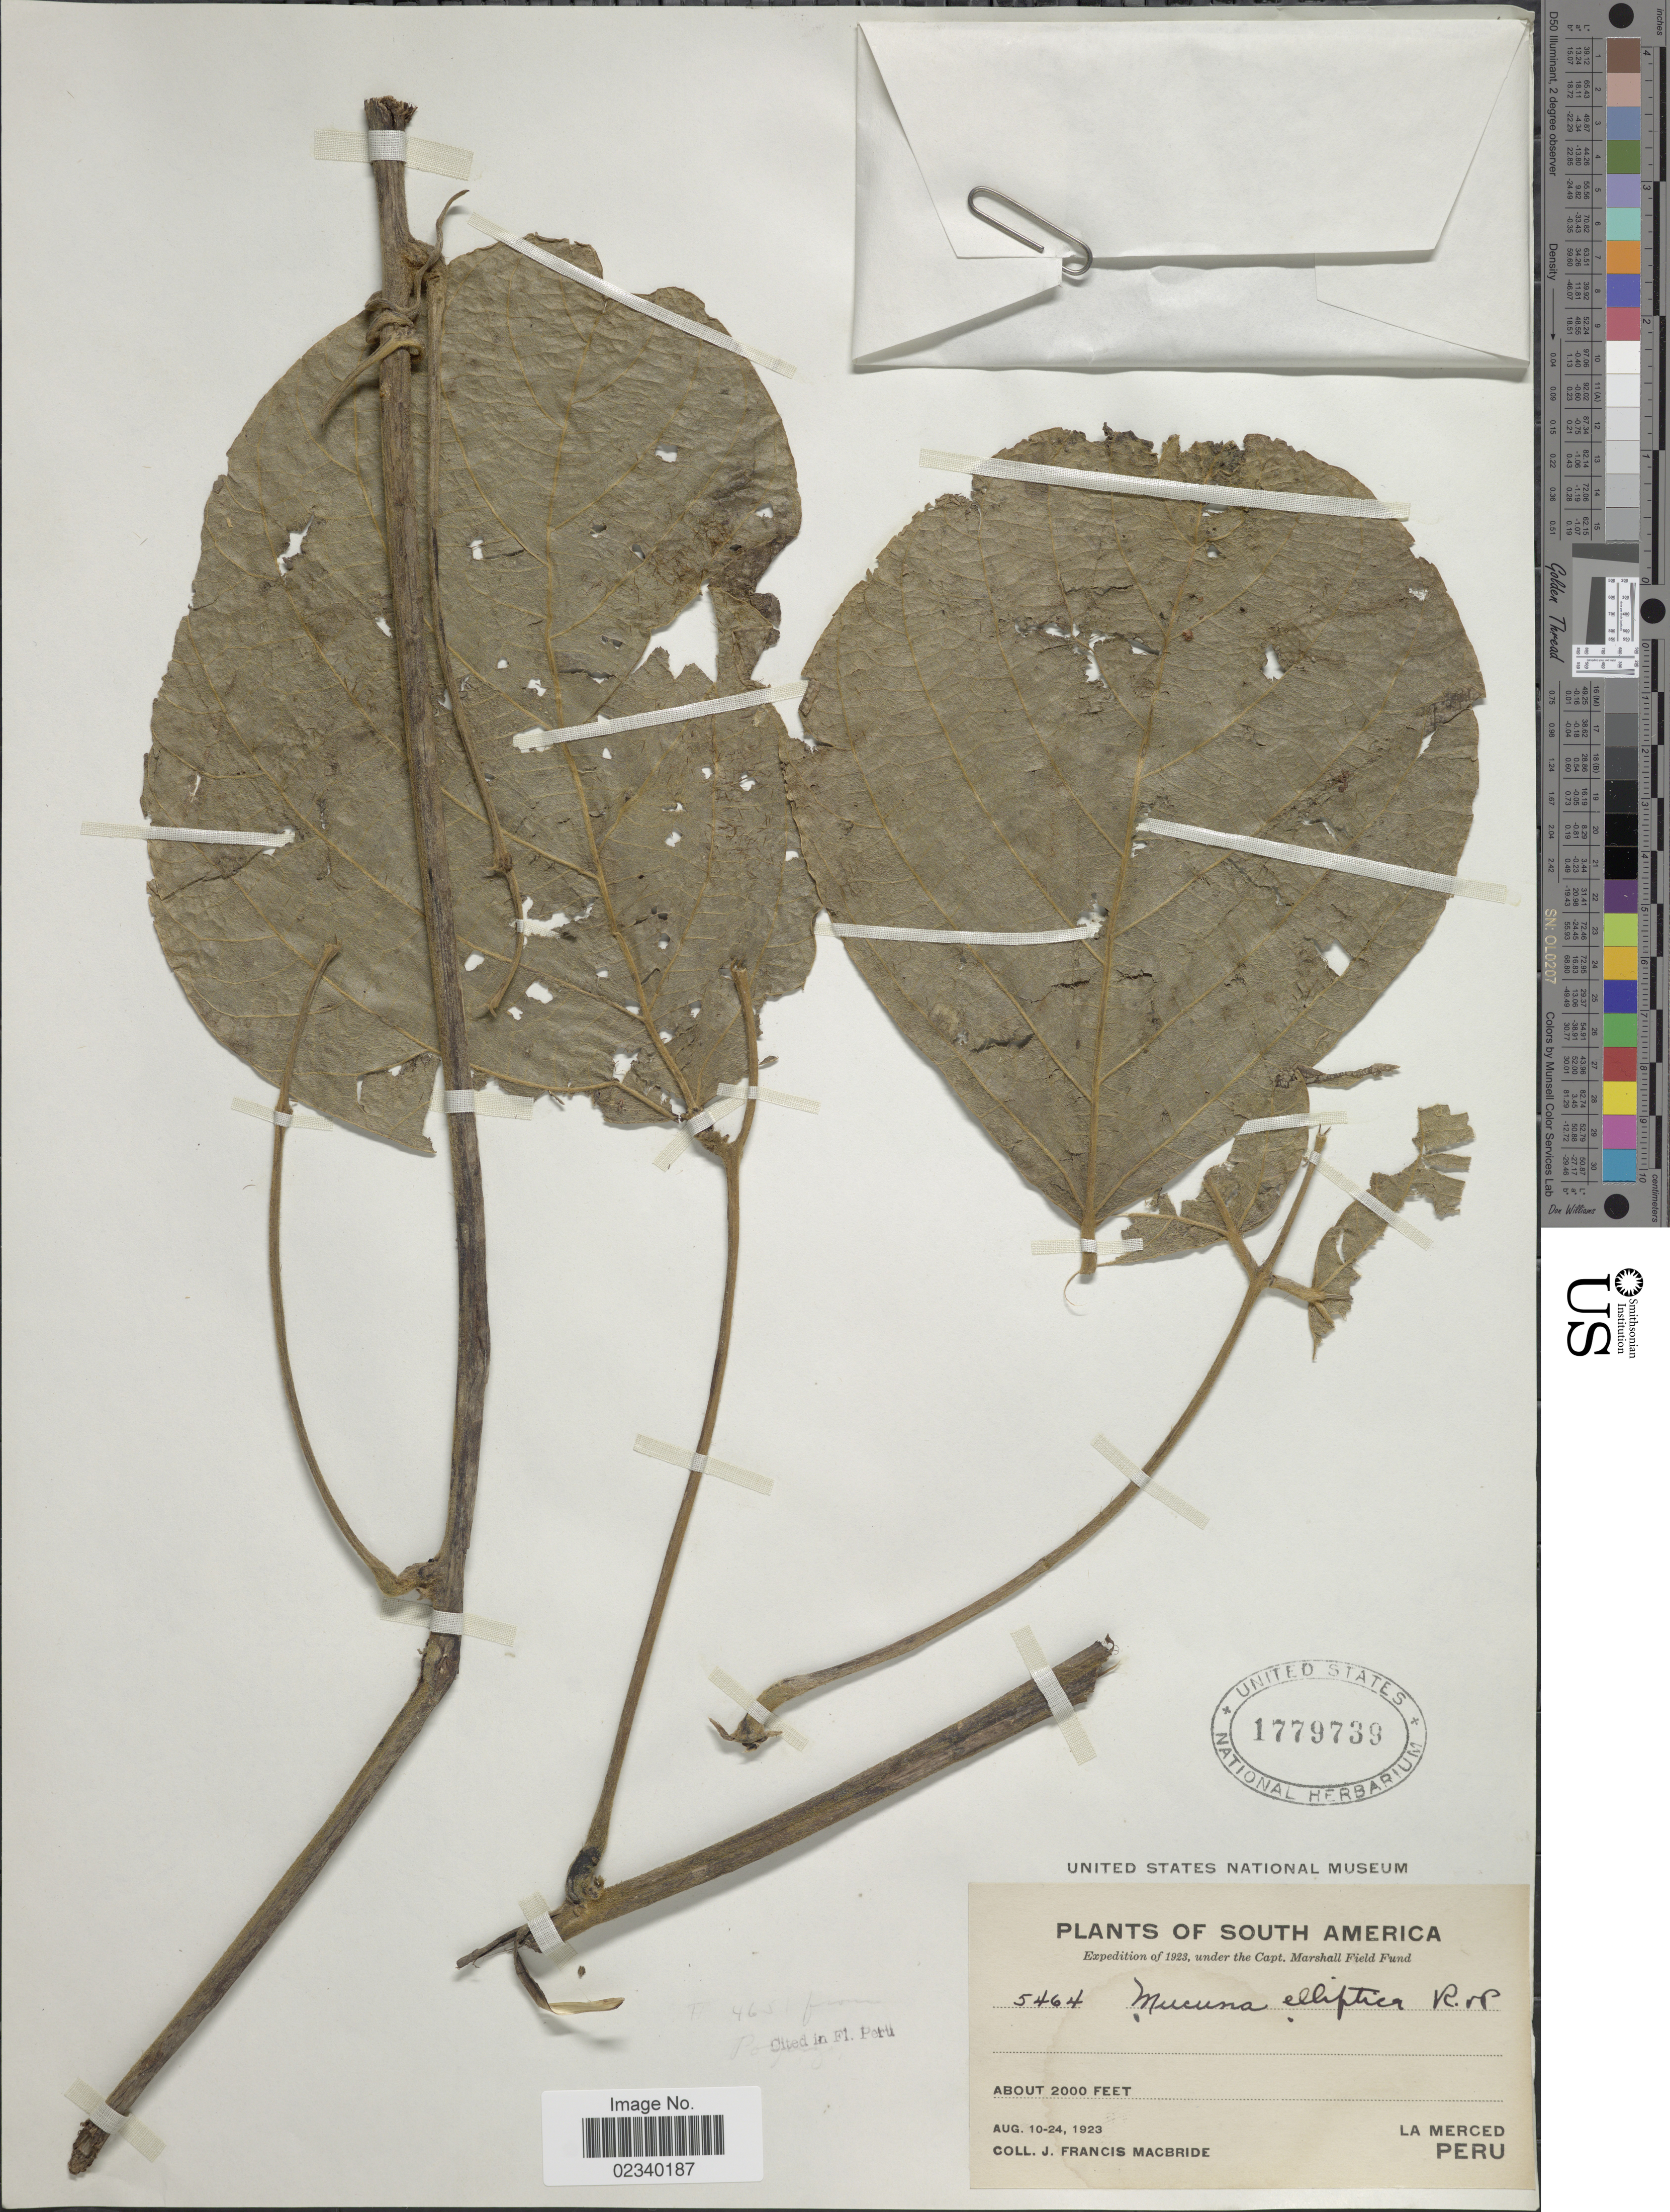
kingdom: Plantae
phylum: Tracheophyta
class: Magnoliopsida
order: Fabales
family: Fabaceae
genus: Mucuna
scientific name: Mucuna elliptica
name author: DC.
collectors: J. F. Macbride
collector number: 5464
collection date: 1923-08-10/1923-08-24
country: Peru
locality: La Merced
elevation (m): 610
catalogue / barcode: US 1779739